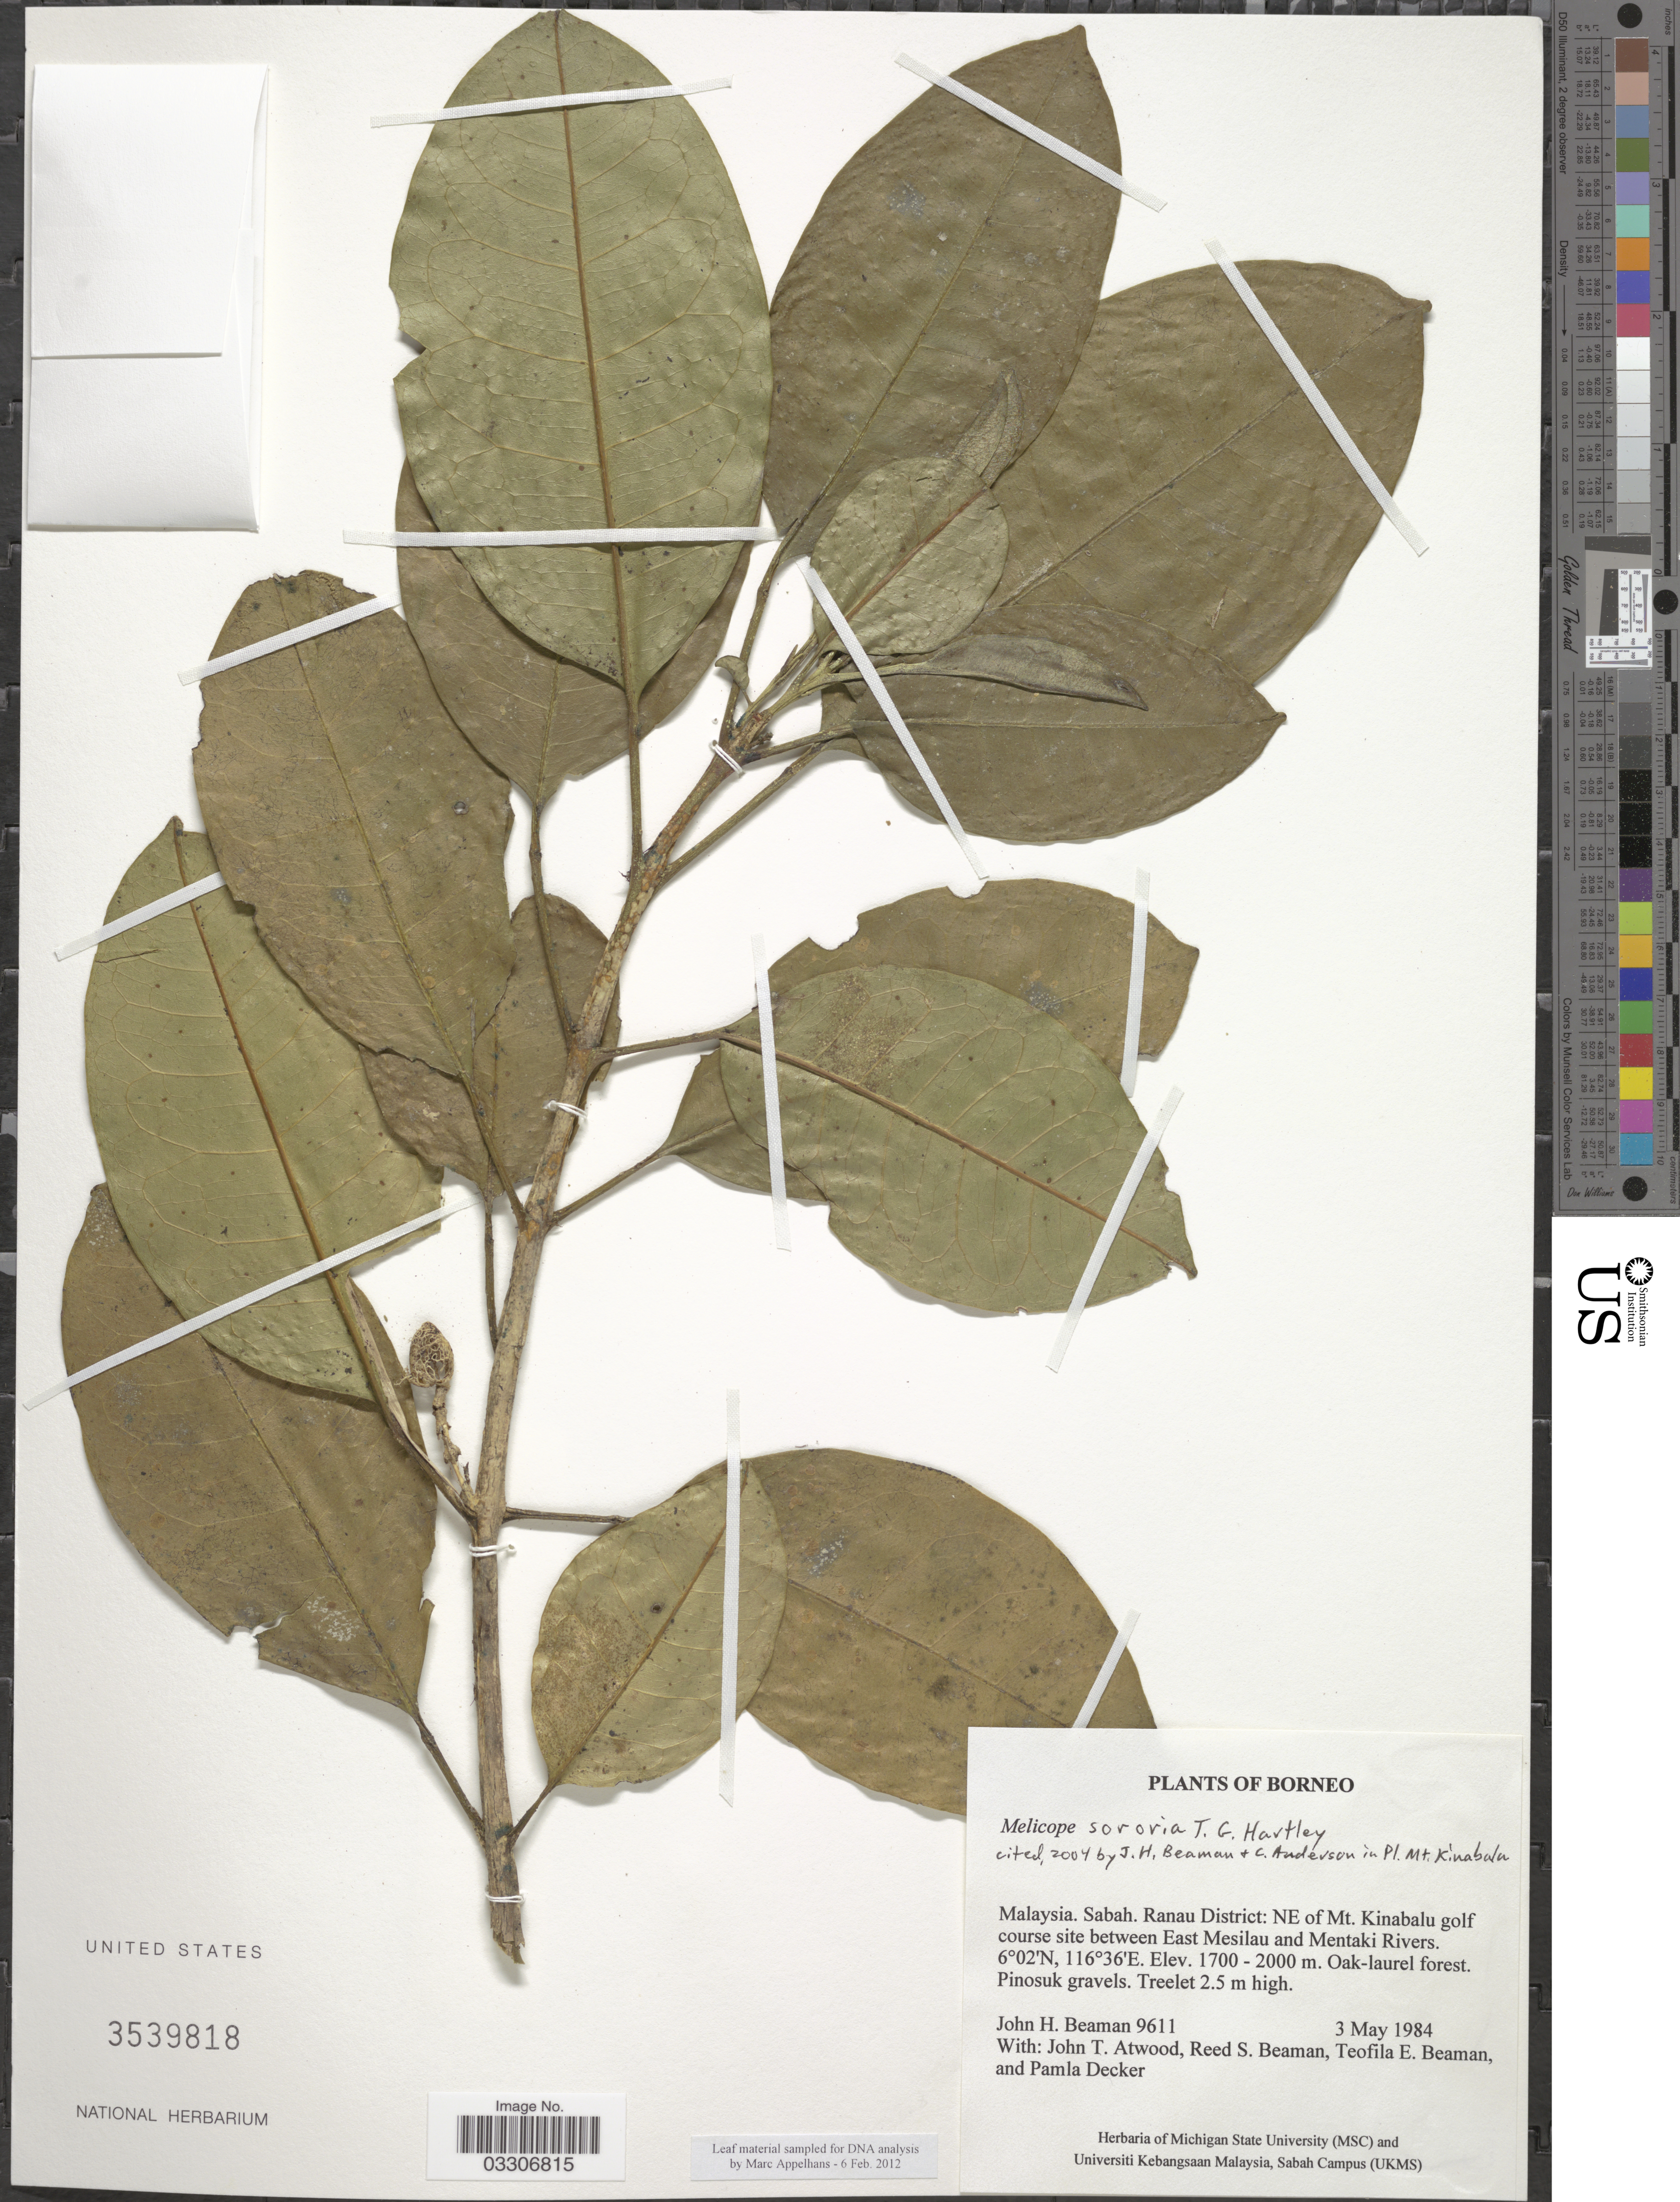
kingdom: Plantae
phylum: Tracheophyta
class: Magnoliopsida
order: Sapindales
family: Rutaceae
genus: Melicope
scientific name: Melicope sororia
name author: T.G. Hartley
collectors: J. H. Beaman, J. T. Atwood, R. S. Beaman, T. E. Beaman & P. Decker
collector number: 9611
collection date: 1984-05-03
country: Malaysia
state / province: Sabah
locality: Borneo. Ranau District: NE of Mt. Kinabalu golf course site between East Mesilau and Mentaki Rivers.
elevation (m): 1700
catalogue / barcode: US 3539818